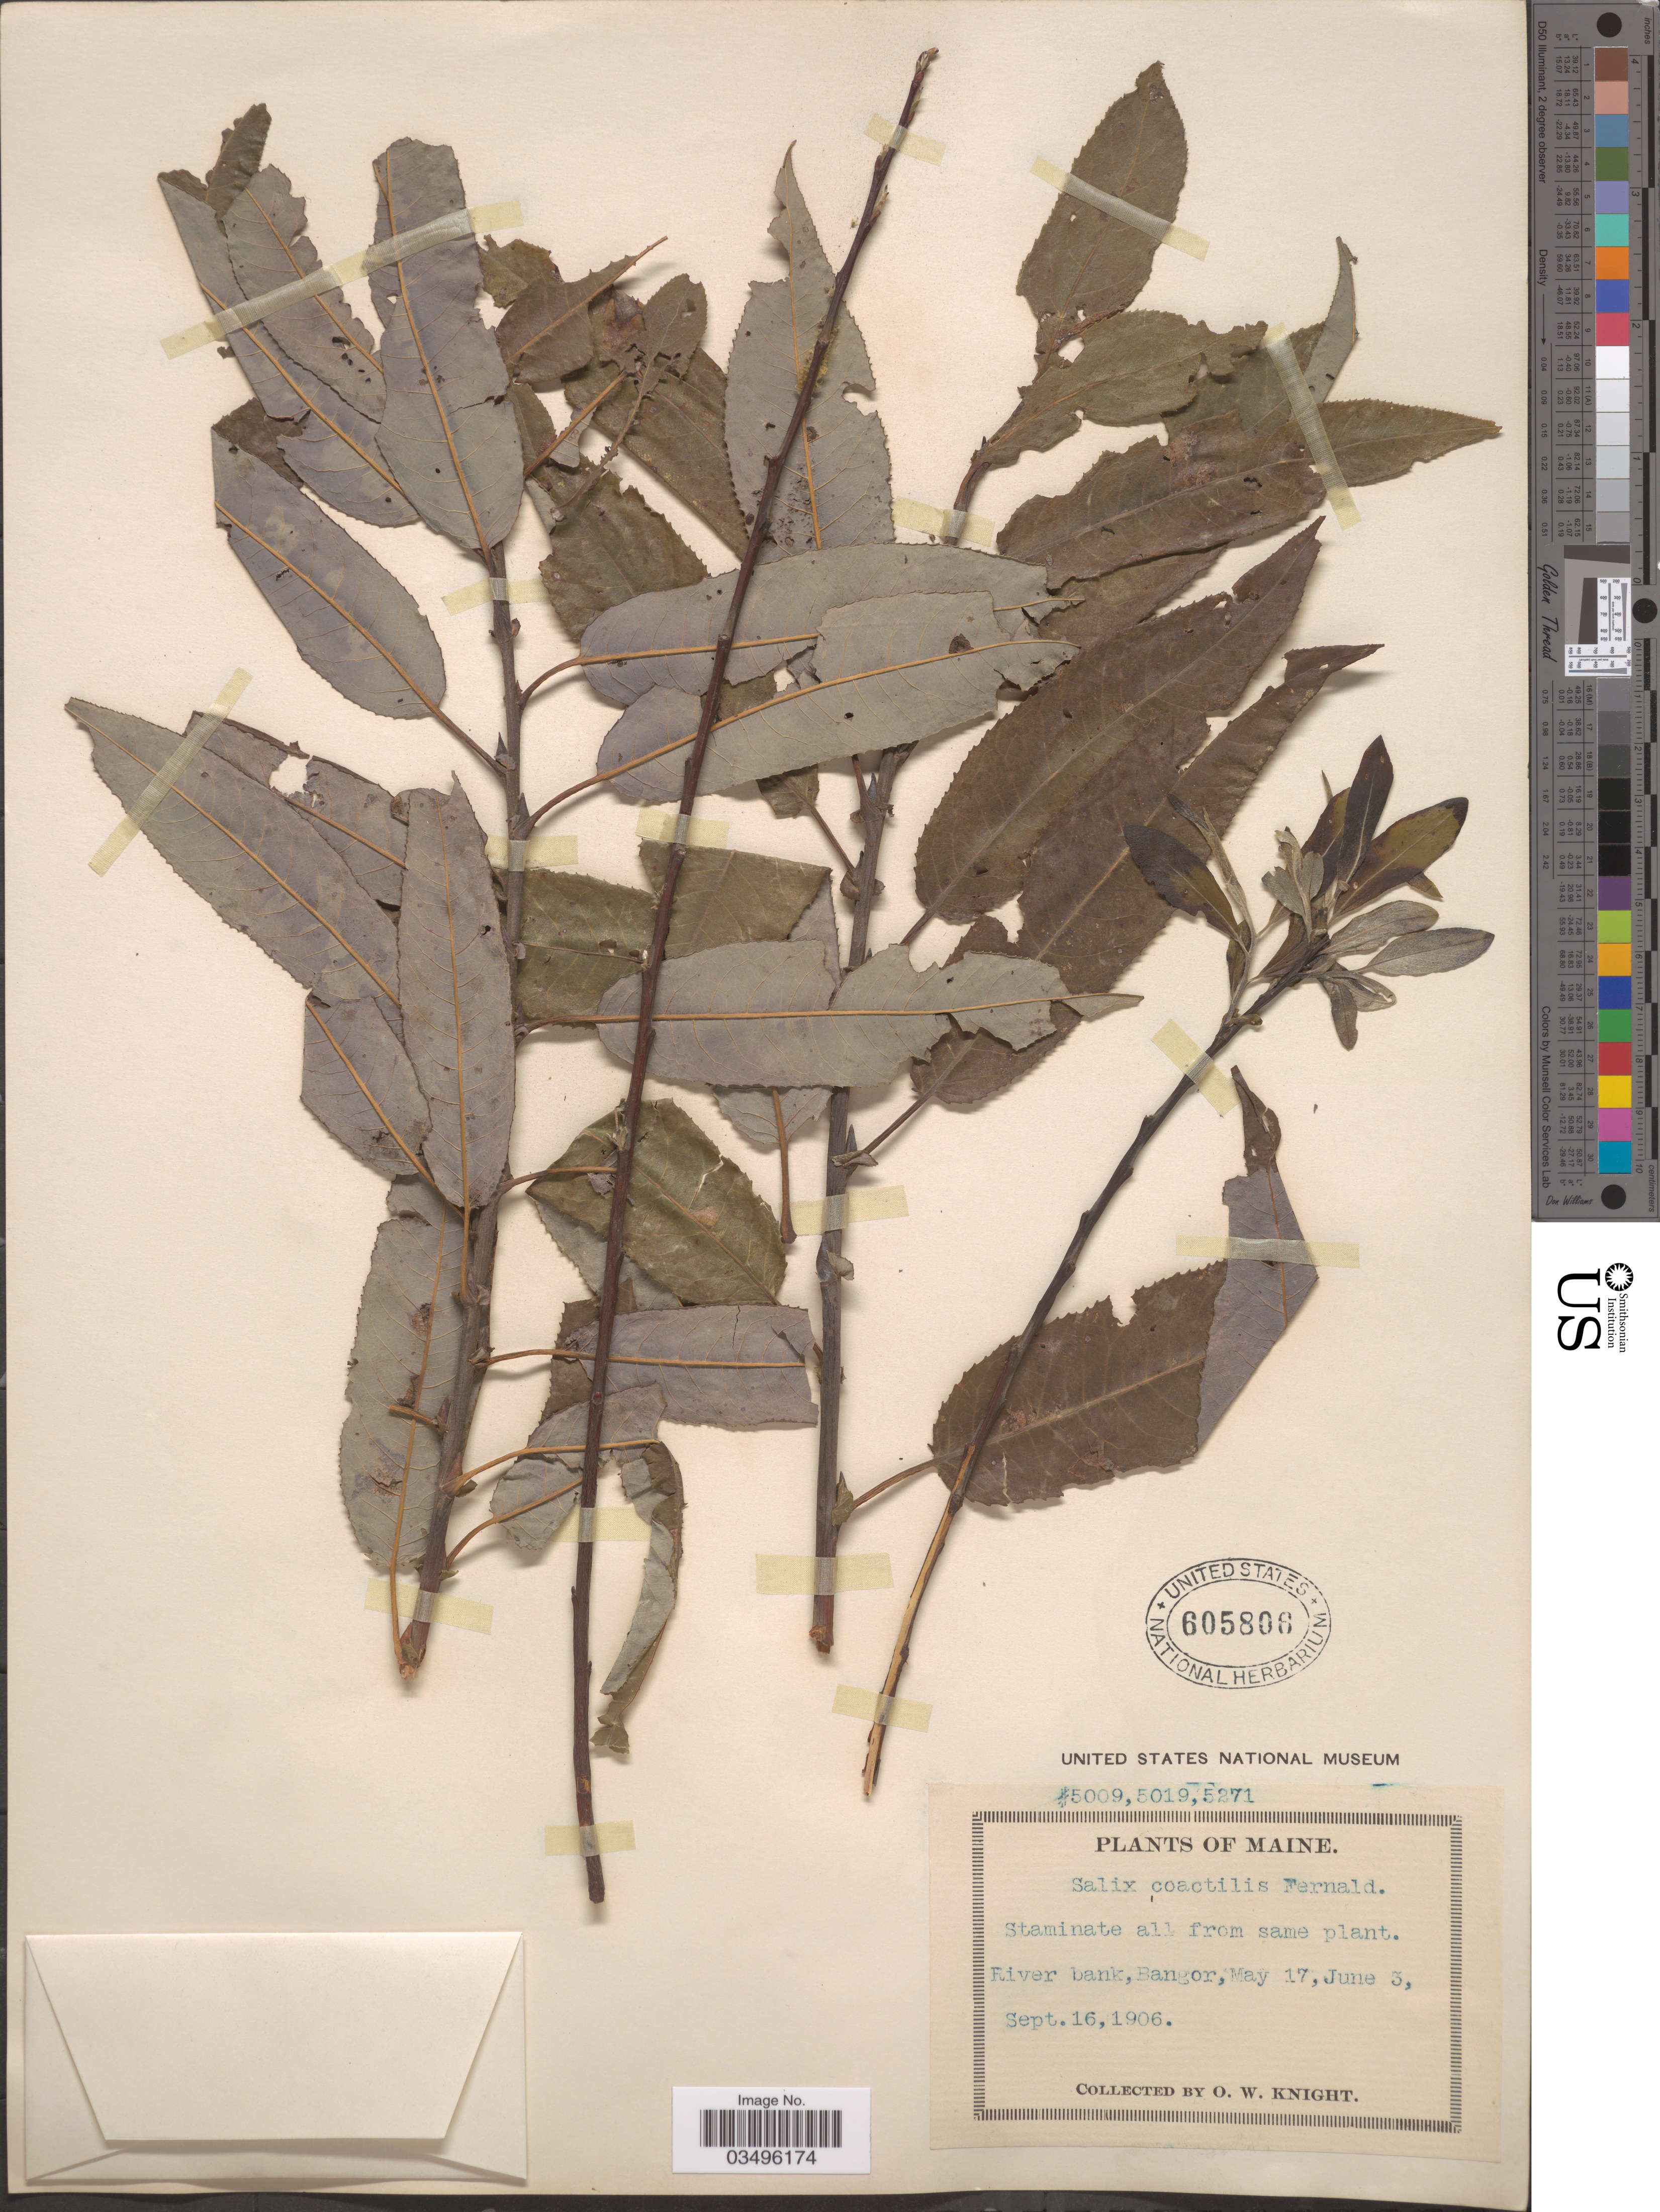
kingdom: Plantae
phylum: Tracheophyta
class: Magnoliopsida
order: Malpighiales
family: Salicaceae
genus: Salix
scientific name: Salix coactilis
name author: Fernald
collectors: O. Knight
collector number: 5009/5019/5271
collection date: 1906-05-17/1906-09-16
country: United States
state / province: Maine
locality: River bank, Bangor.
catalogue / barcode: US 605806